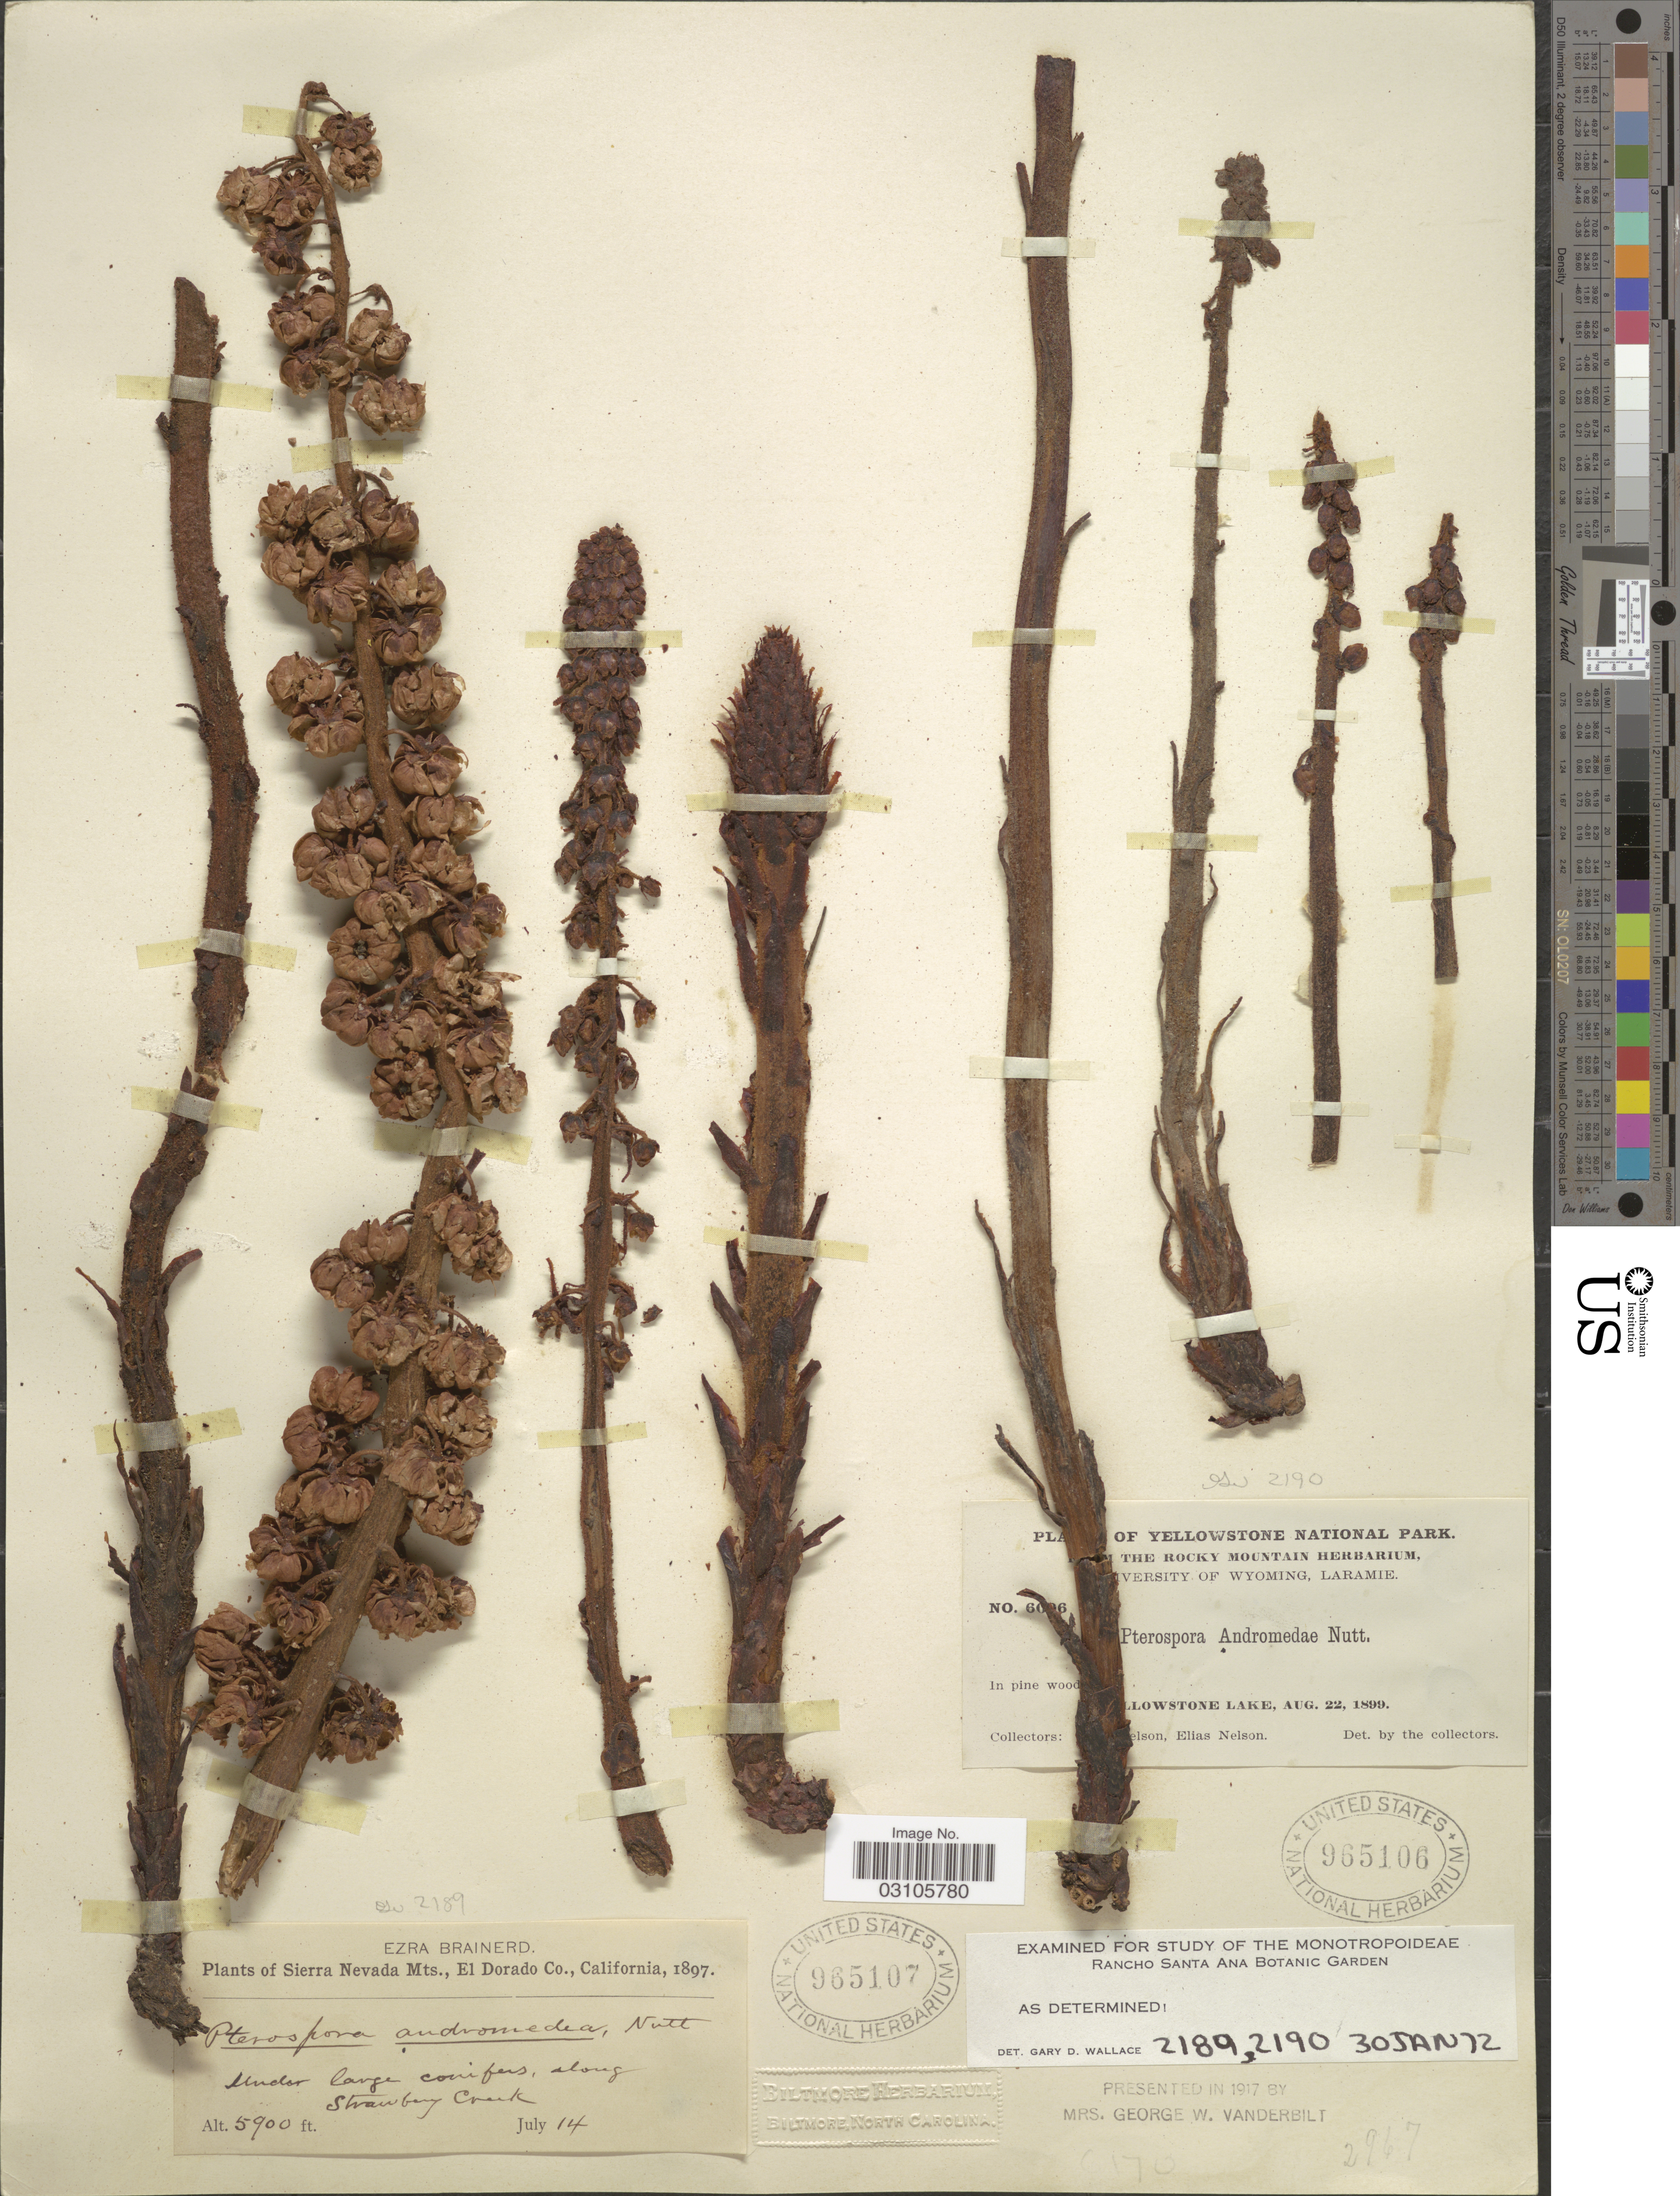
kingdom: Plantae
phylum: Tracheophyta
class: Magnoliopsida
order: Ericales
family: Ericaceae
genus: Pterospora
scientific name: Pterospora andromedea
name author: Nutt.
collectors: A. Nelson & E. Nelson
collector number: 6!6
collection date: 1899-08-22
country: United States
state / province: Wyoming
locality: Yellowstone National Park. Yellowstone Lake.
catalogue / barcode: US 965106